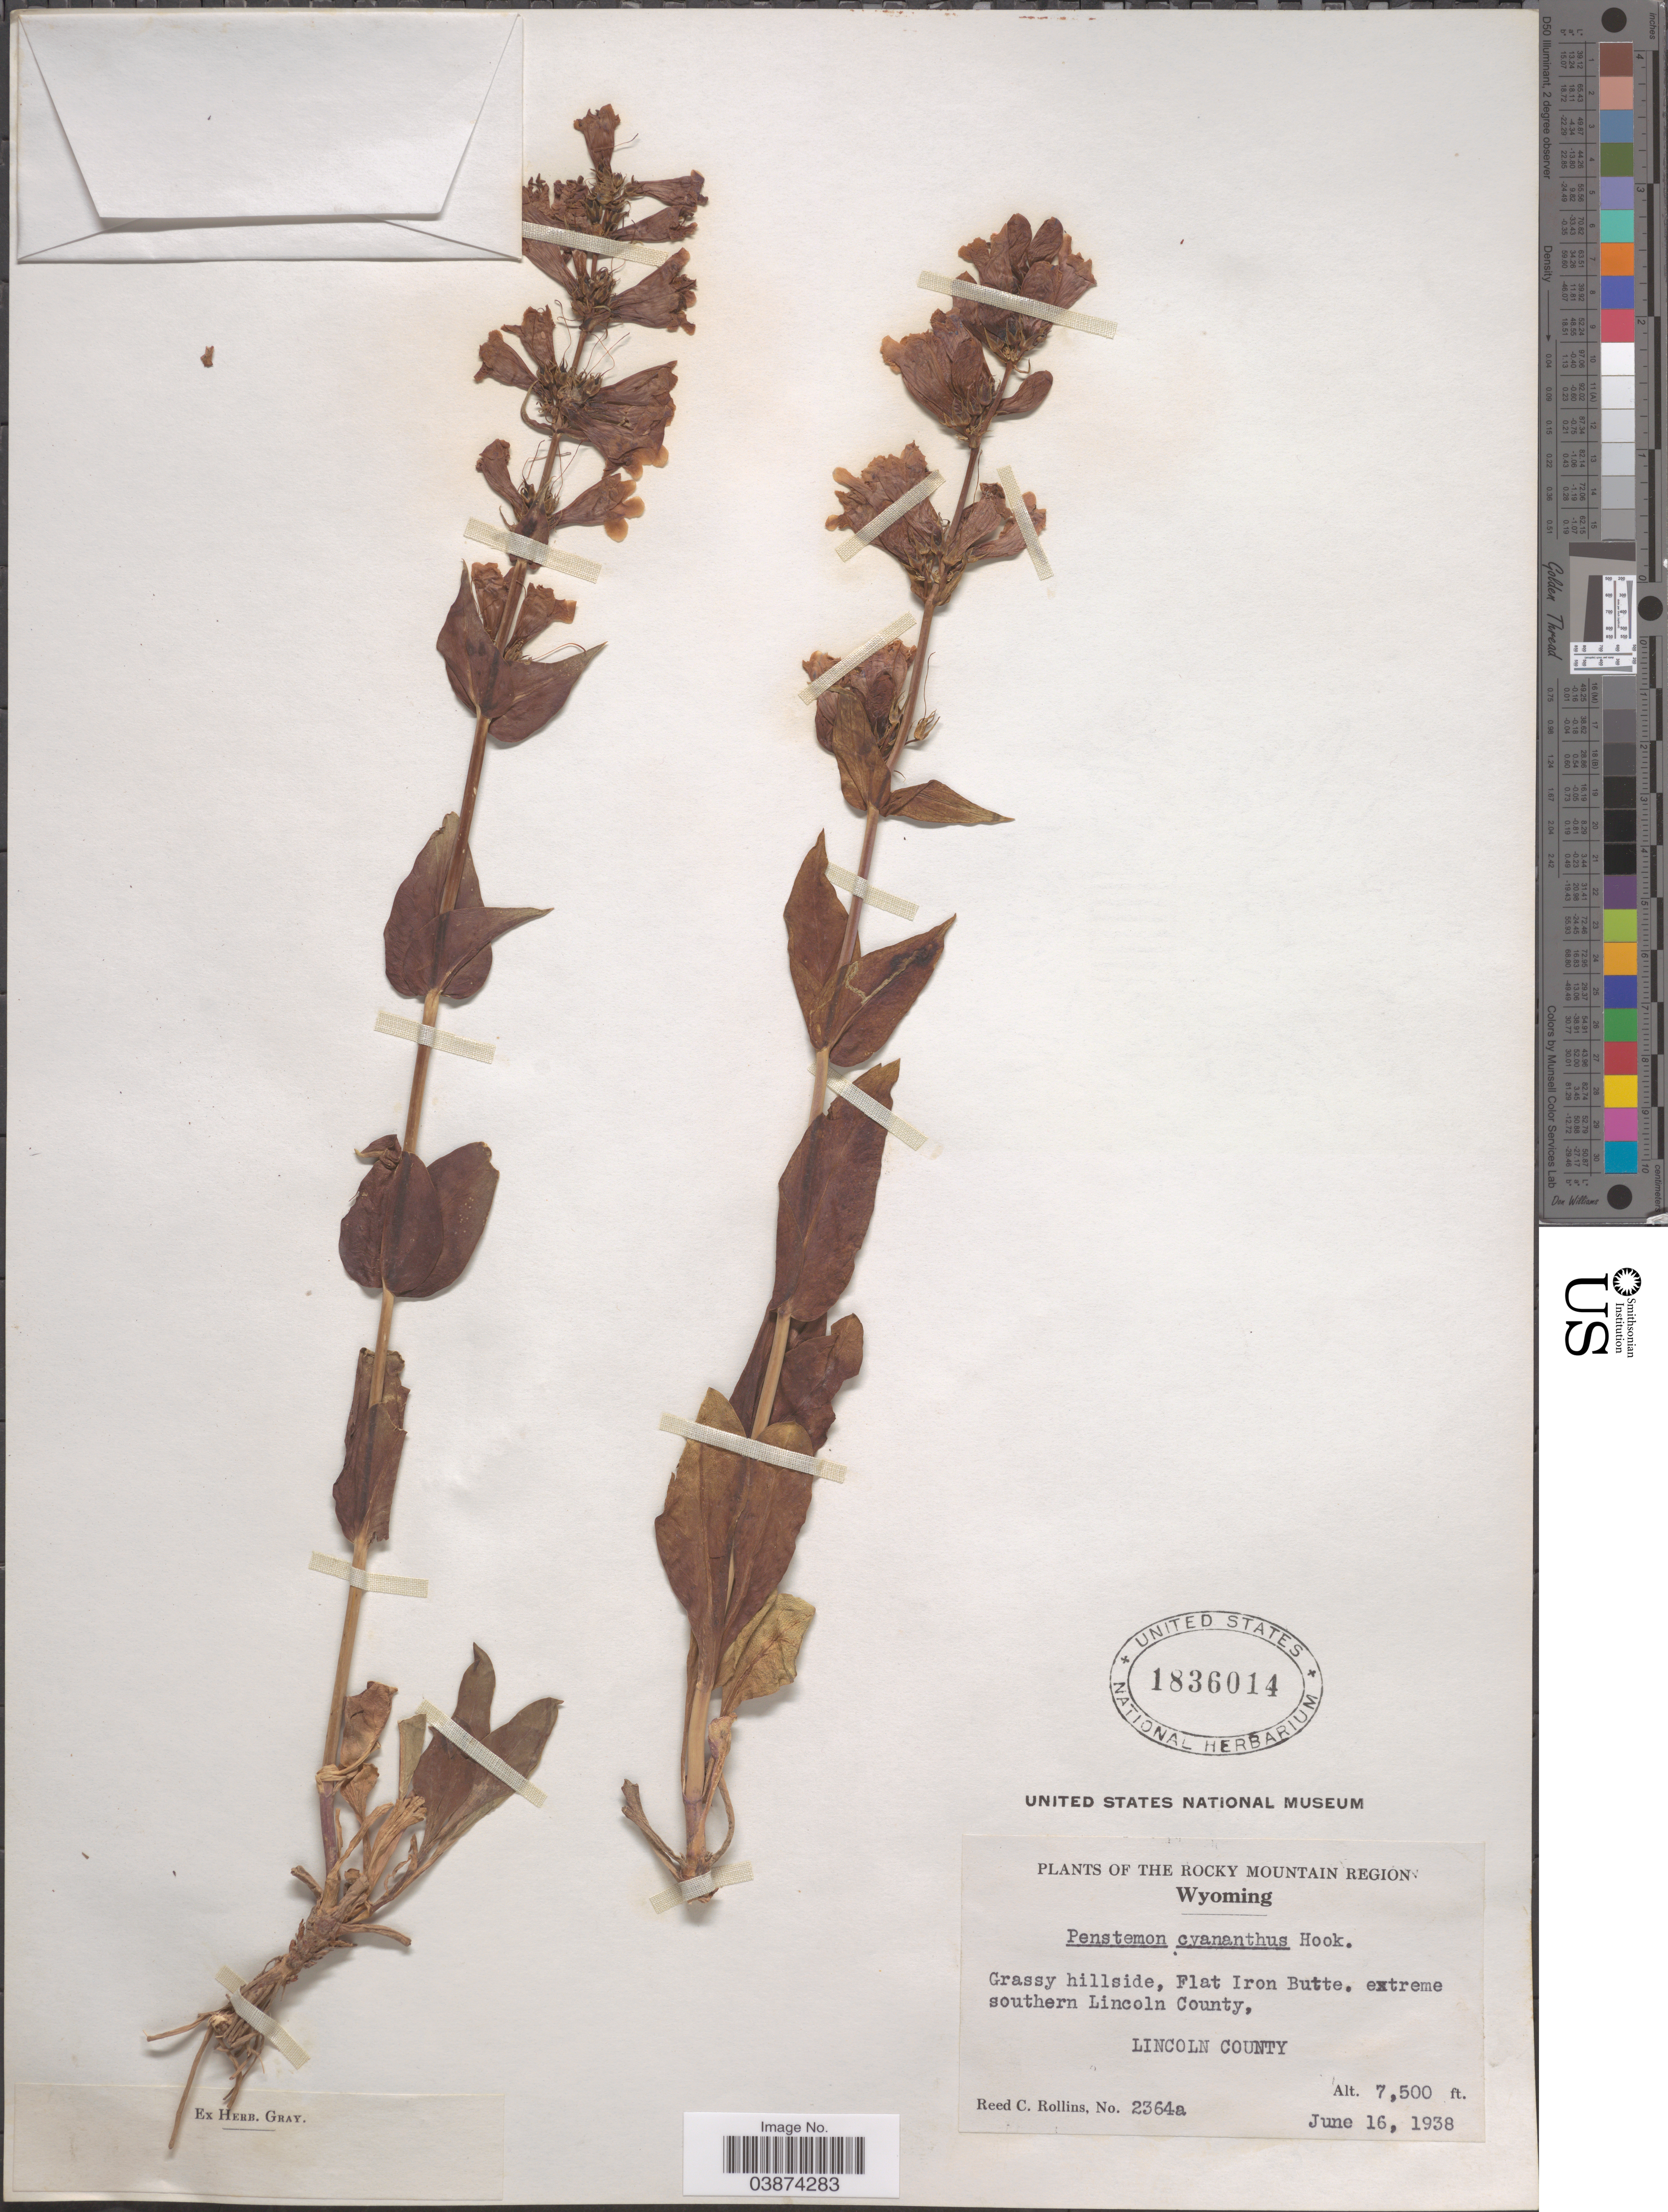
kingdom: Plantae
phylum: Tracheophyta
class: Magnoliopsida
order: Lamiales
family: Plantaginaceae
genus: Penstemon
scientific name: Penstemon cyananthus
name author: Hook.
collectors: R. C. Rollins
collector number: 2364a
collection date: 1938-06-16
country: United States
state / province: Wyoming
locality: The Rocky Mountain Region. Flat Iron Butte. Extreme southern Lincoln County, Lincoln County.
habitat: grassy hillside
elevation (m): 2286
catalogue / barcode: US 1836014